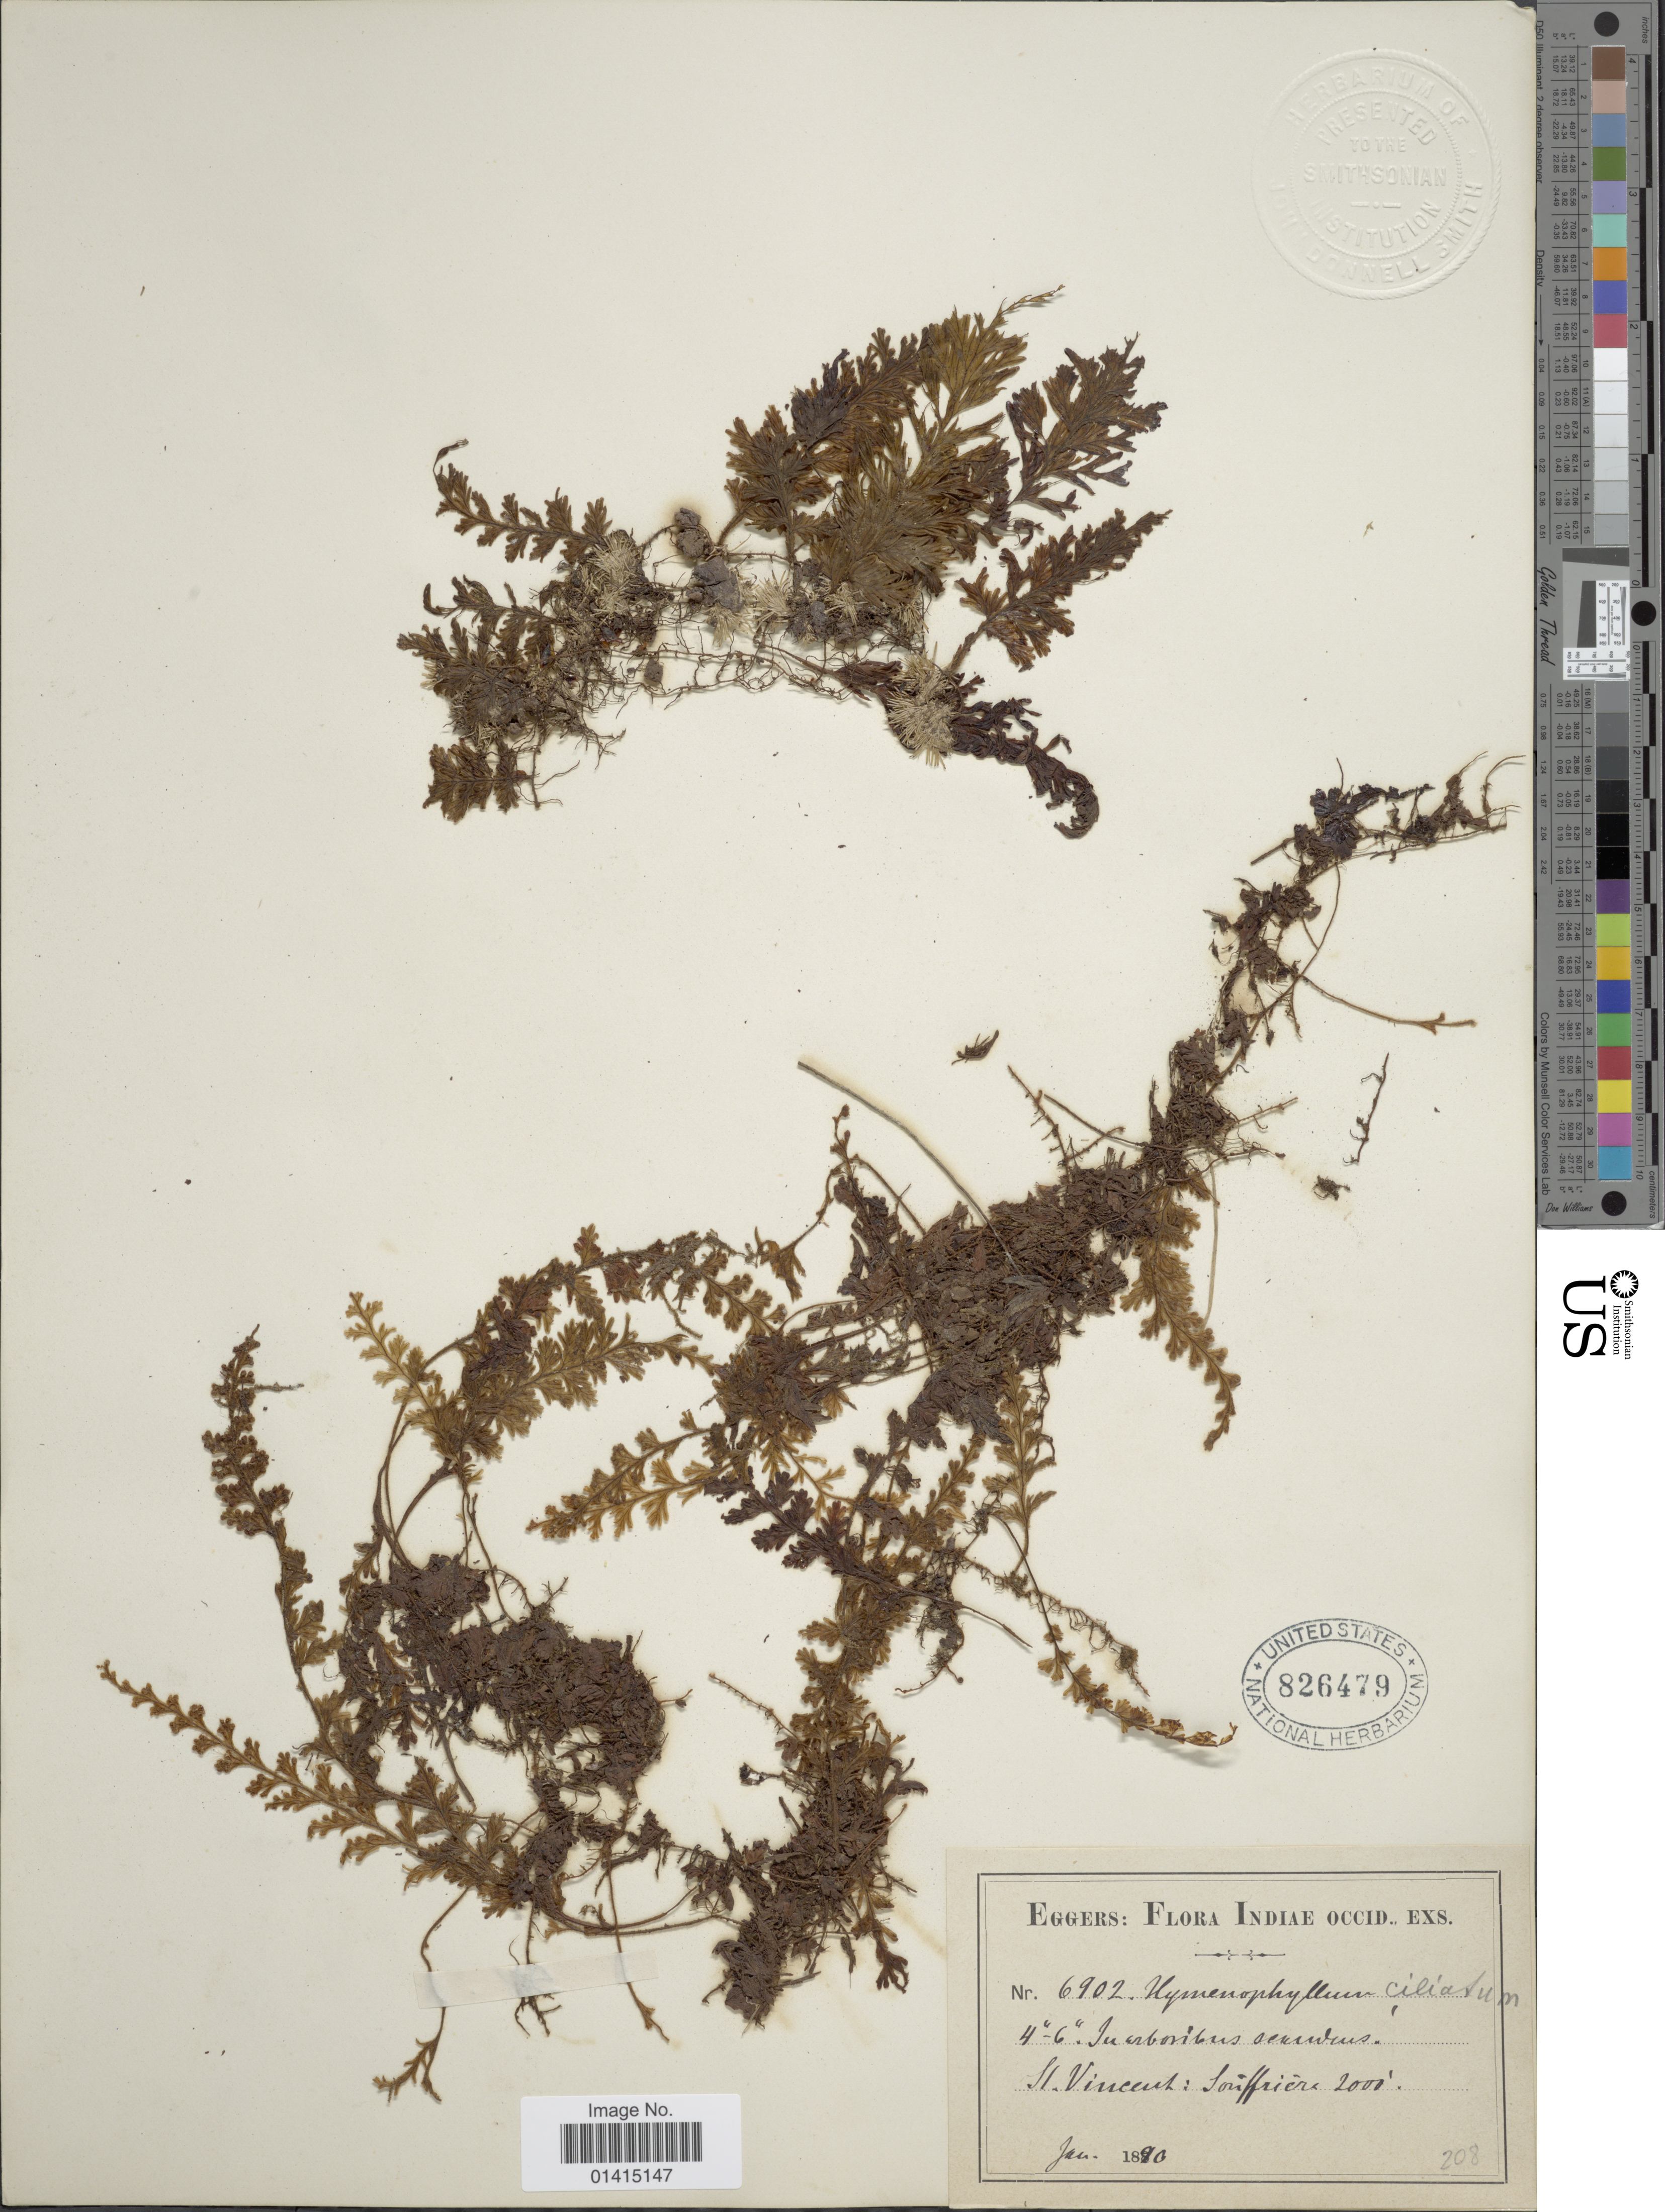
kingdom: Plantae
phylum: Tracheophyta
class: Polypodiopsida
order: Hymenophyllales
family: Hymenophyllaceae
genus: Hymenophyllum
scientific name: Hymenophyllum hirsutum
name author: (L.) Sw.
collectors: -. Eggers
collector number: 6902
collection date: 1890-01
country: St. Vincent - Grenadines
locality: St. Vincent: Souffriere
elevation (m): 610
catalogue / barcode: US 826479